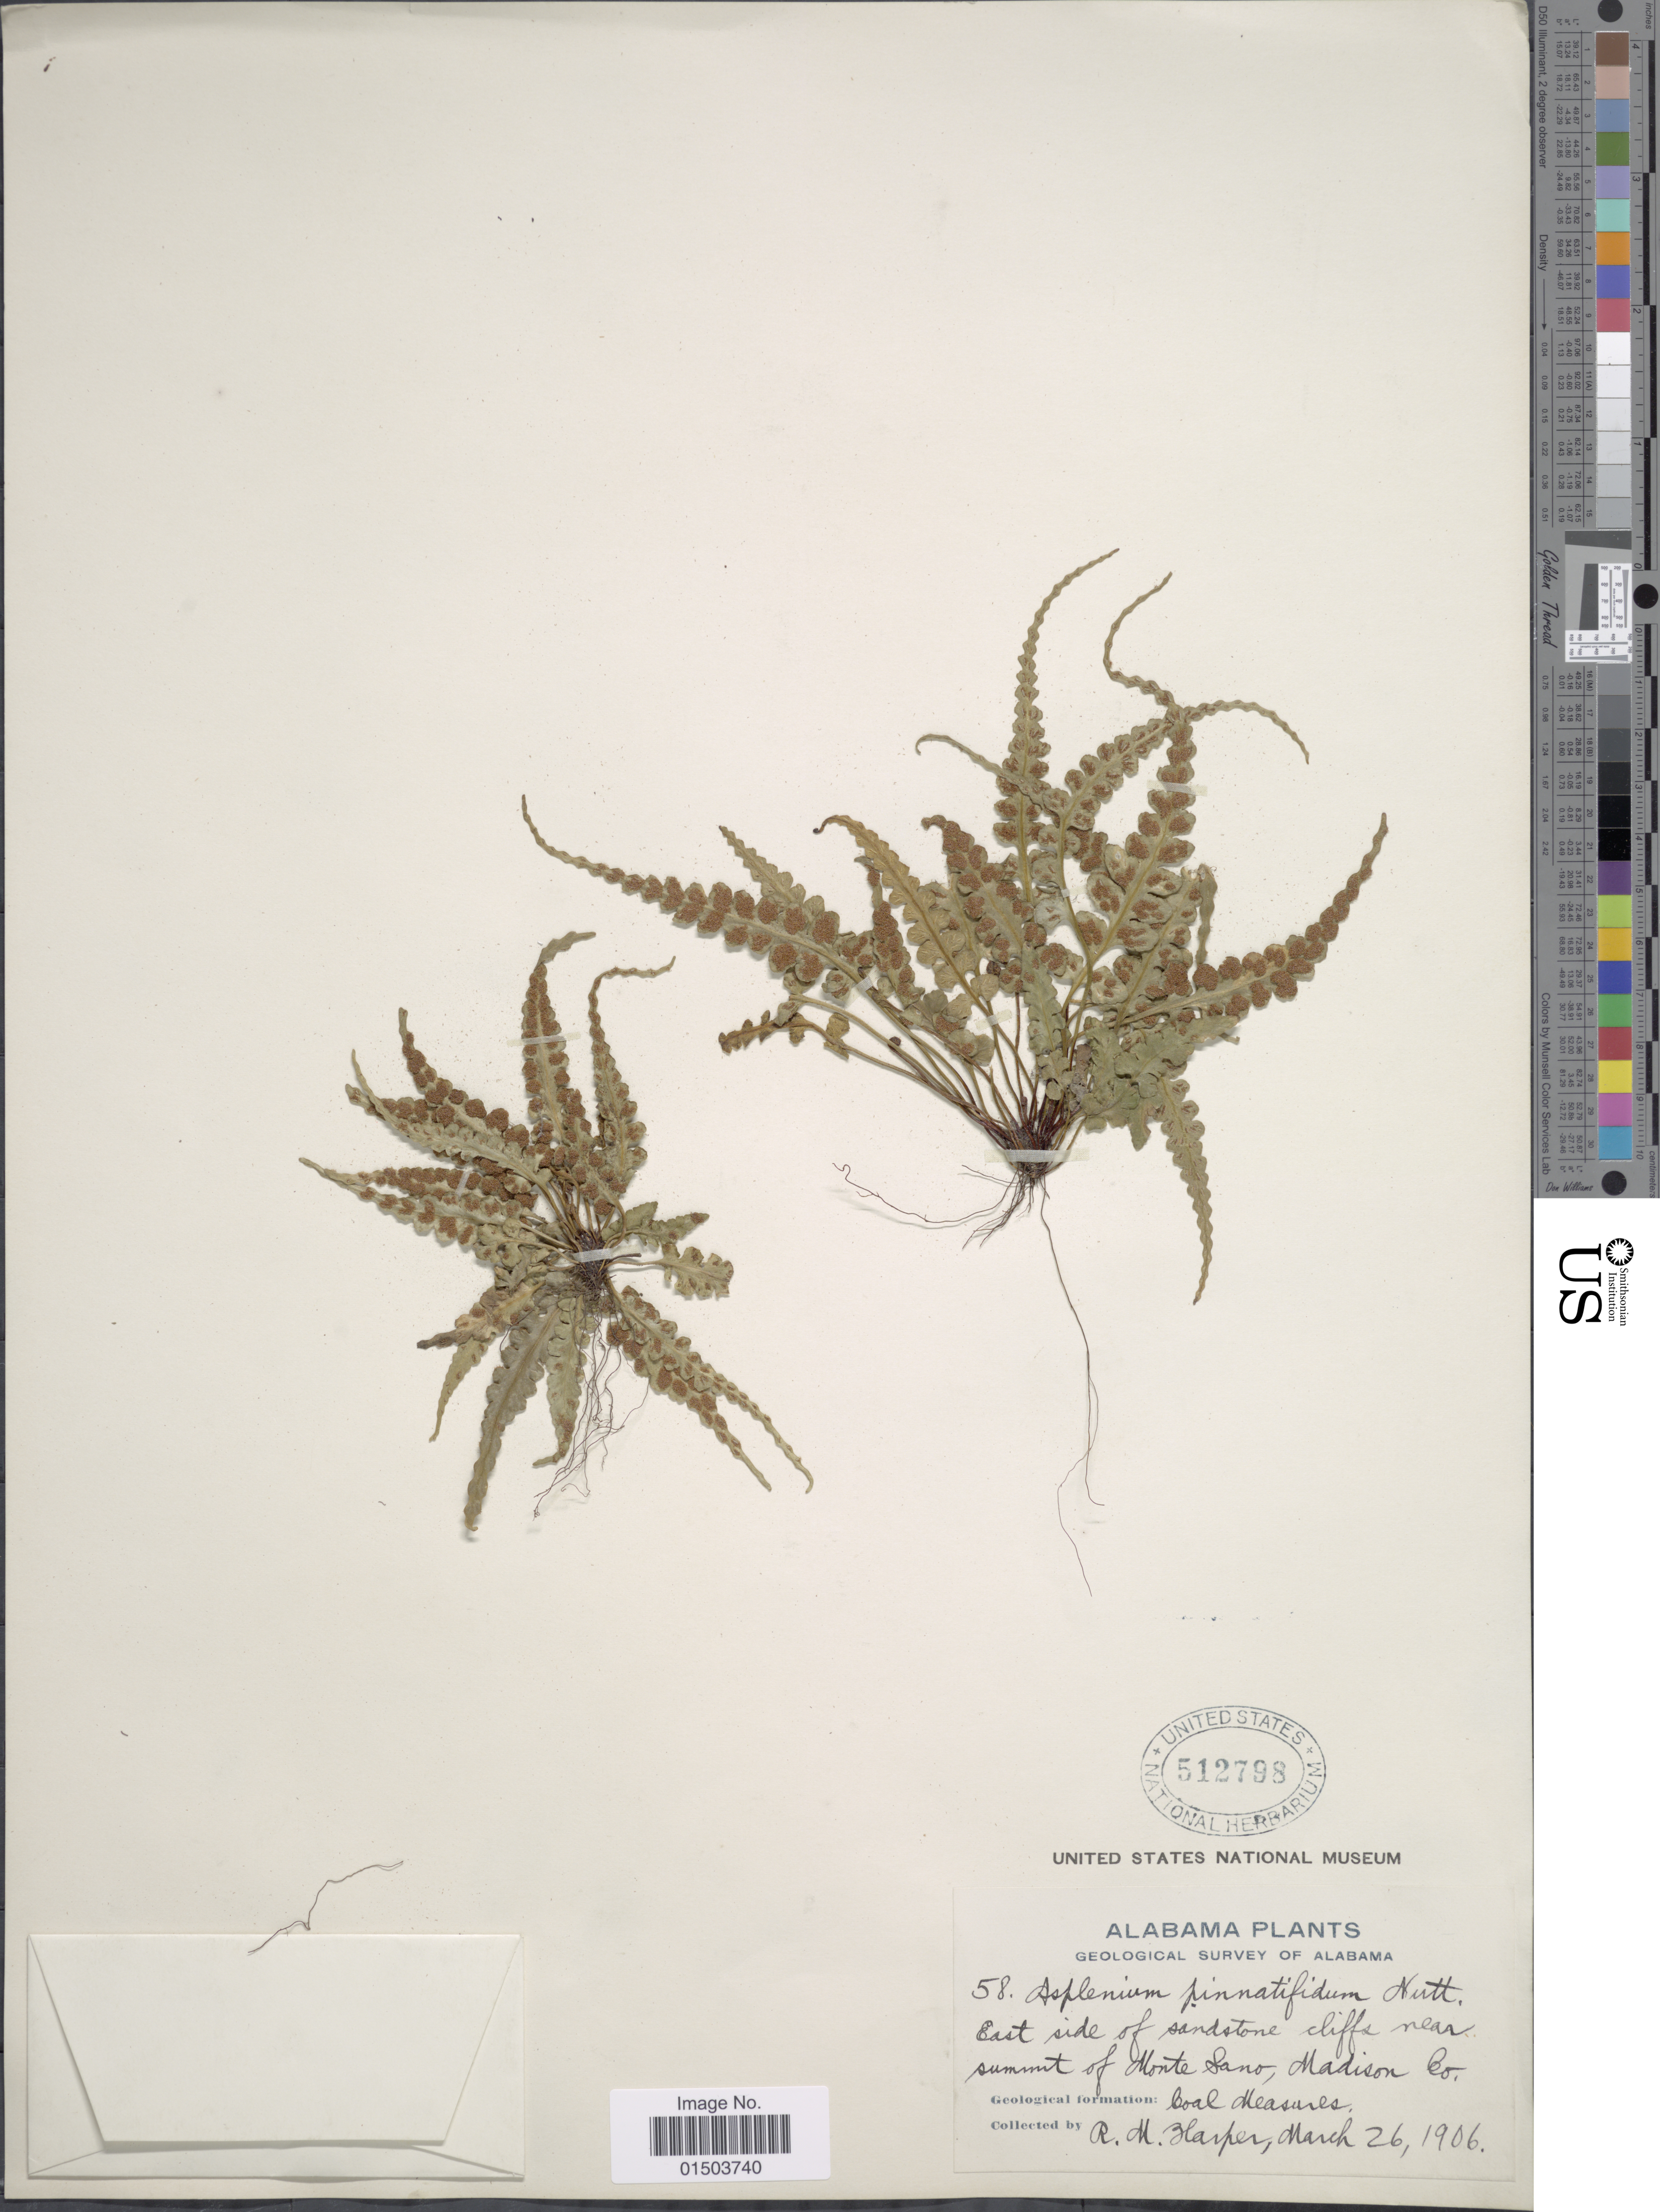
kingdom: Plantae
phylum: Tracheophyta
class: Polypodiopsida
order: Polypodiales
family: Aspleniaceae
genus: Asplenium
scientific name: Asplenium pinnatifidum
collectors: R. M. Harper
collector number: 58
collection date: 1906-03-26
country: United States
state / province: Alabama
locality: East side of sandstone cliffs near summit of Monte Sano, Madison Co. Geological formation: Coal Measures.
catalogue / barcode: US 512798